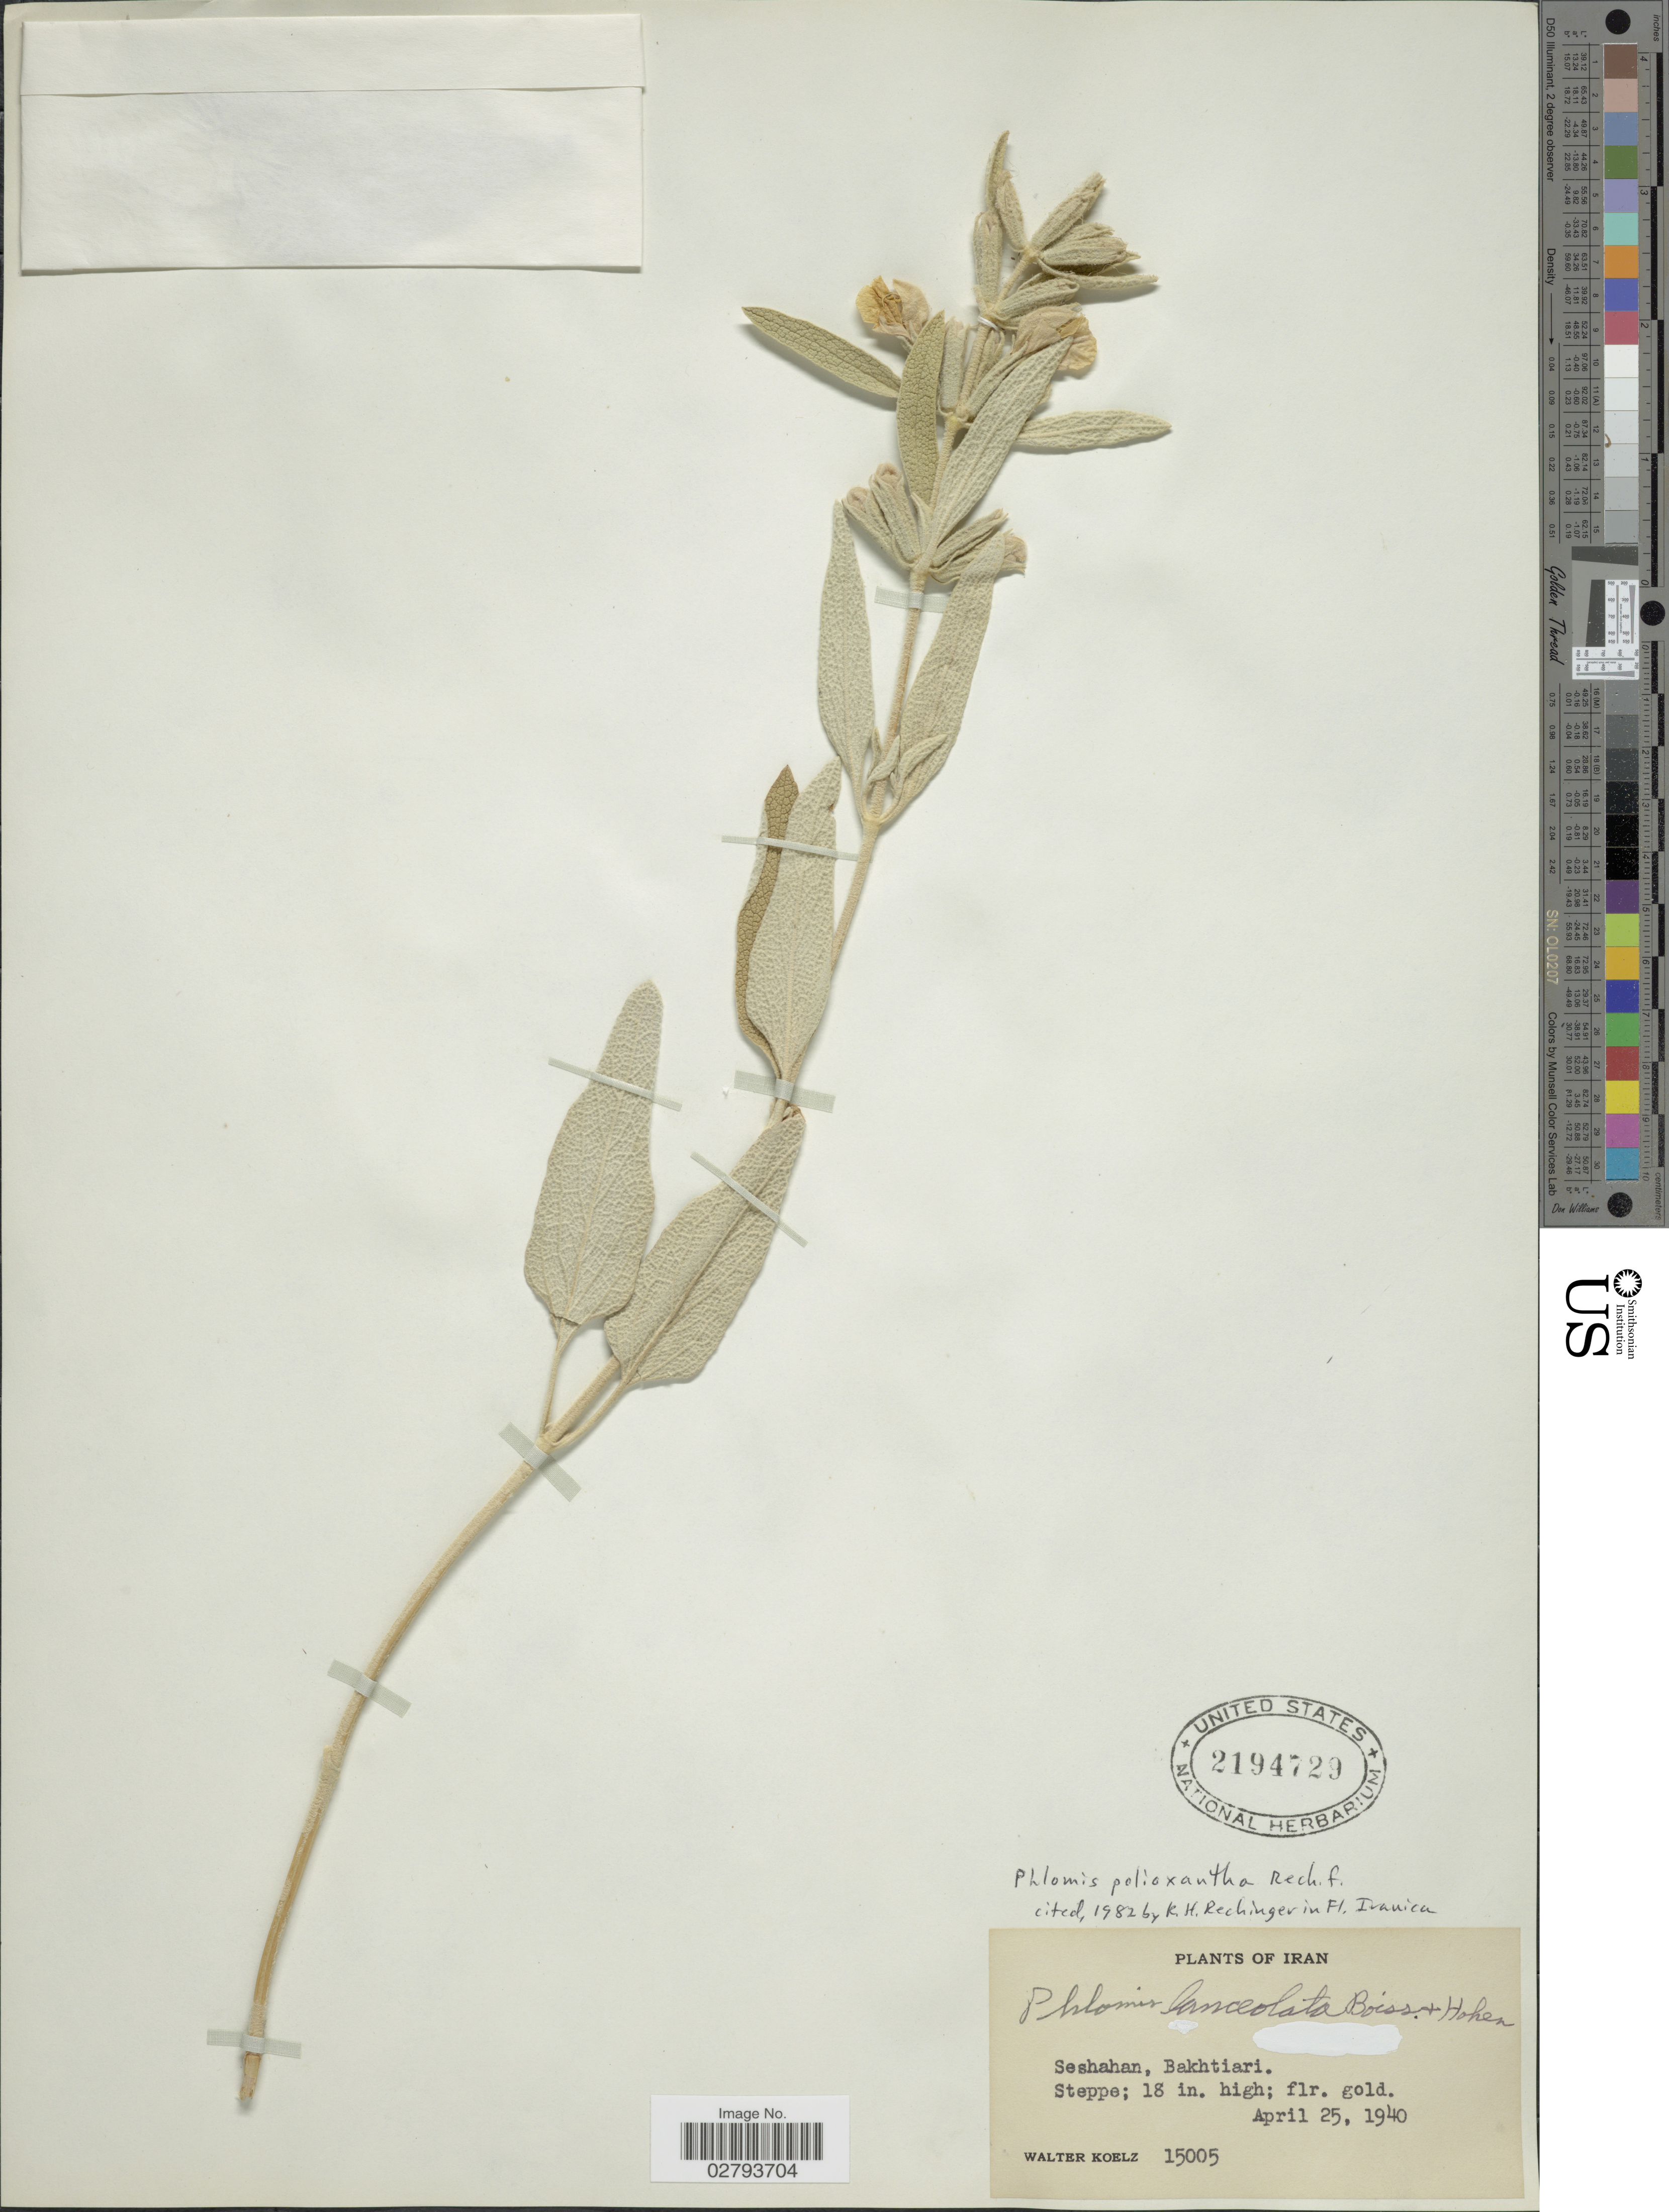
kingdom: Plantae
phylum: Tracheophyta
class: Magnoliopsida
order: Lamiales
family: Lamiaceae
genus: Phlomis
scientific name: Phlomis polioxantha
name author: Rech. f.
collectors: W. N. Koelz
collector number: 15005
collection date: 1940-04-25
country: Iran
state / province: Chahar Mahaal and Bakhtiari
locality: Seshahan, Bakhtiari.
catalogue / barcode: US 2194729